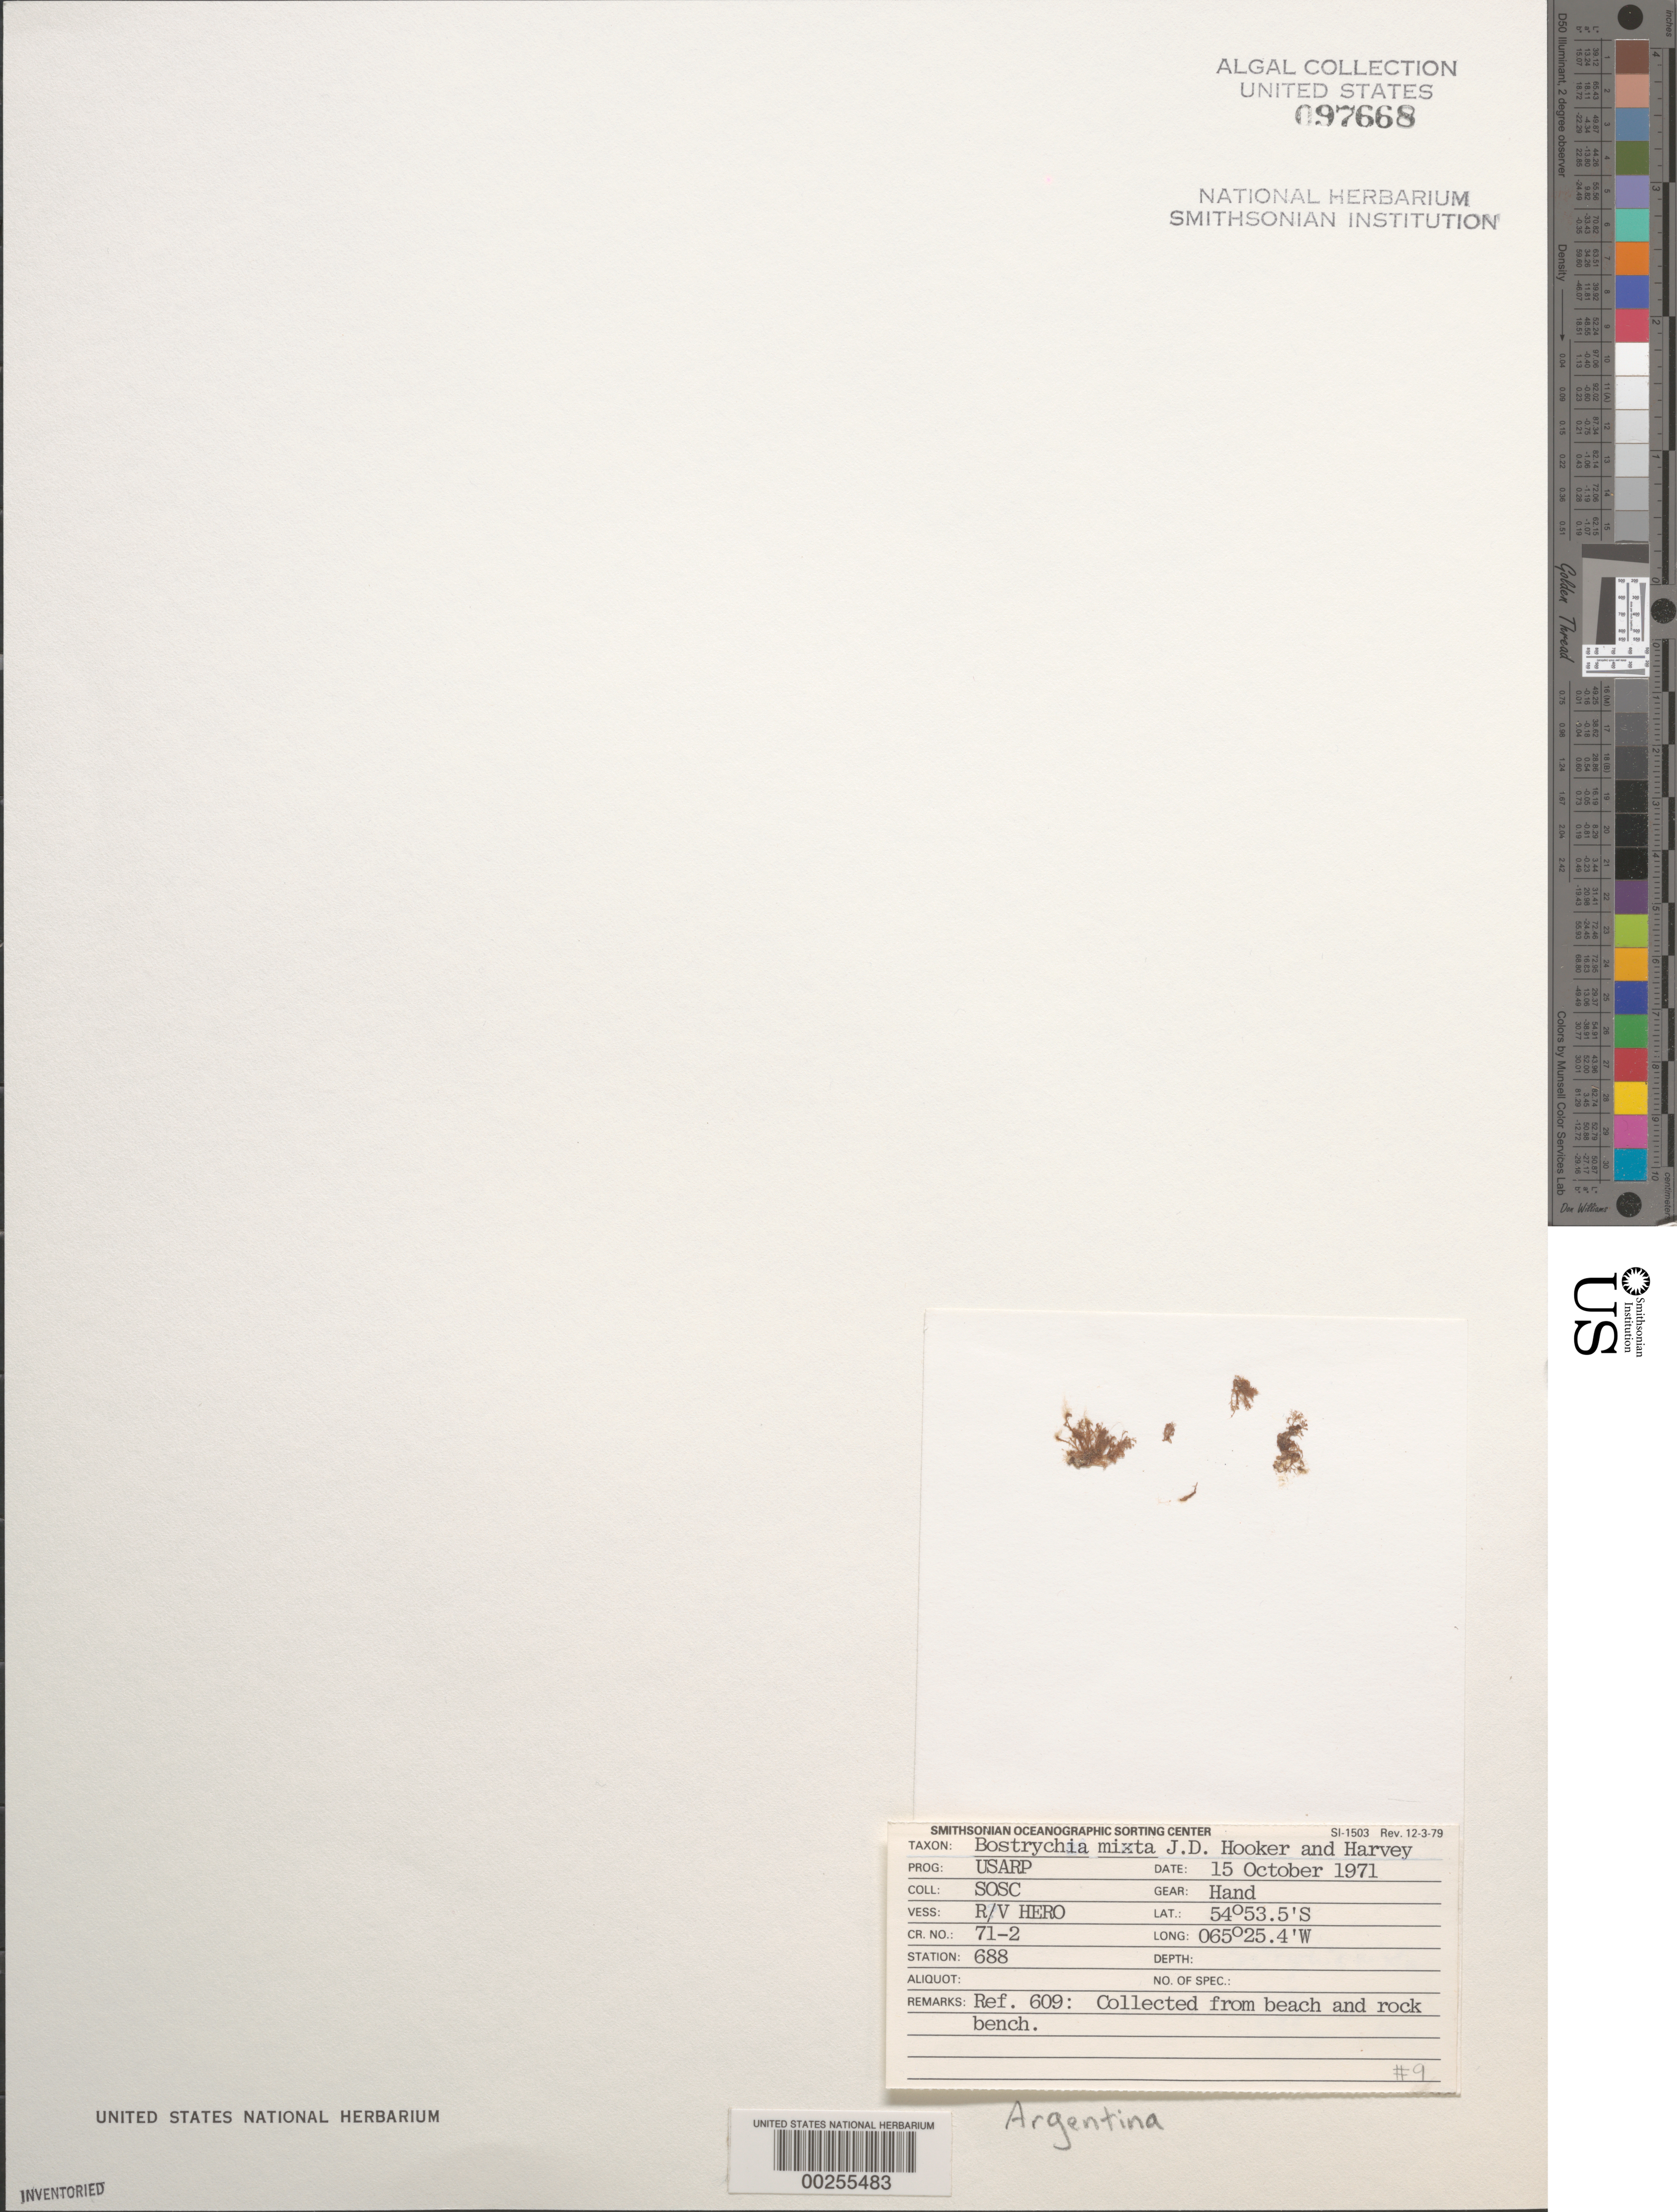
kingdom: Plantae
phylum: Rhodophyta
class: Florideophyceae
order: Ceramiales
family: Rhodomelaceae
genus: Bostrychia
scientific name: Bostrychia intricata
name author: (Bory) Mont.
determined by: Algae name updating Project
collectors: SOSC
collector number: Station 688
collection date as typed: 15 Oct 1971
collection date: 1971-10-15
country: Argentina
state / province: Tierra del Fuego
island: Isla de los Estados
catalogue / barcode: US 97668